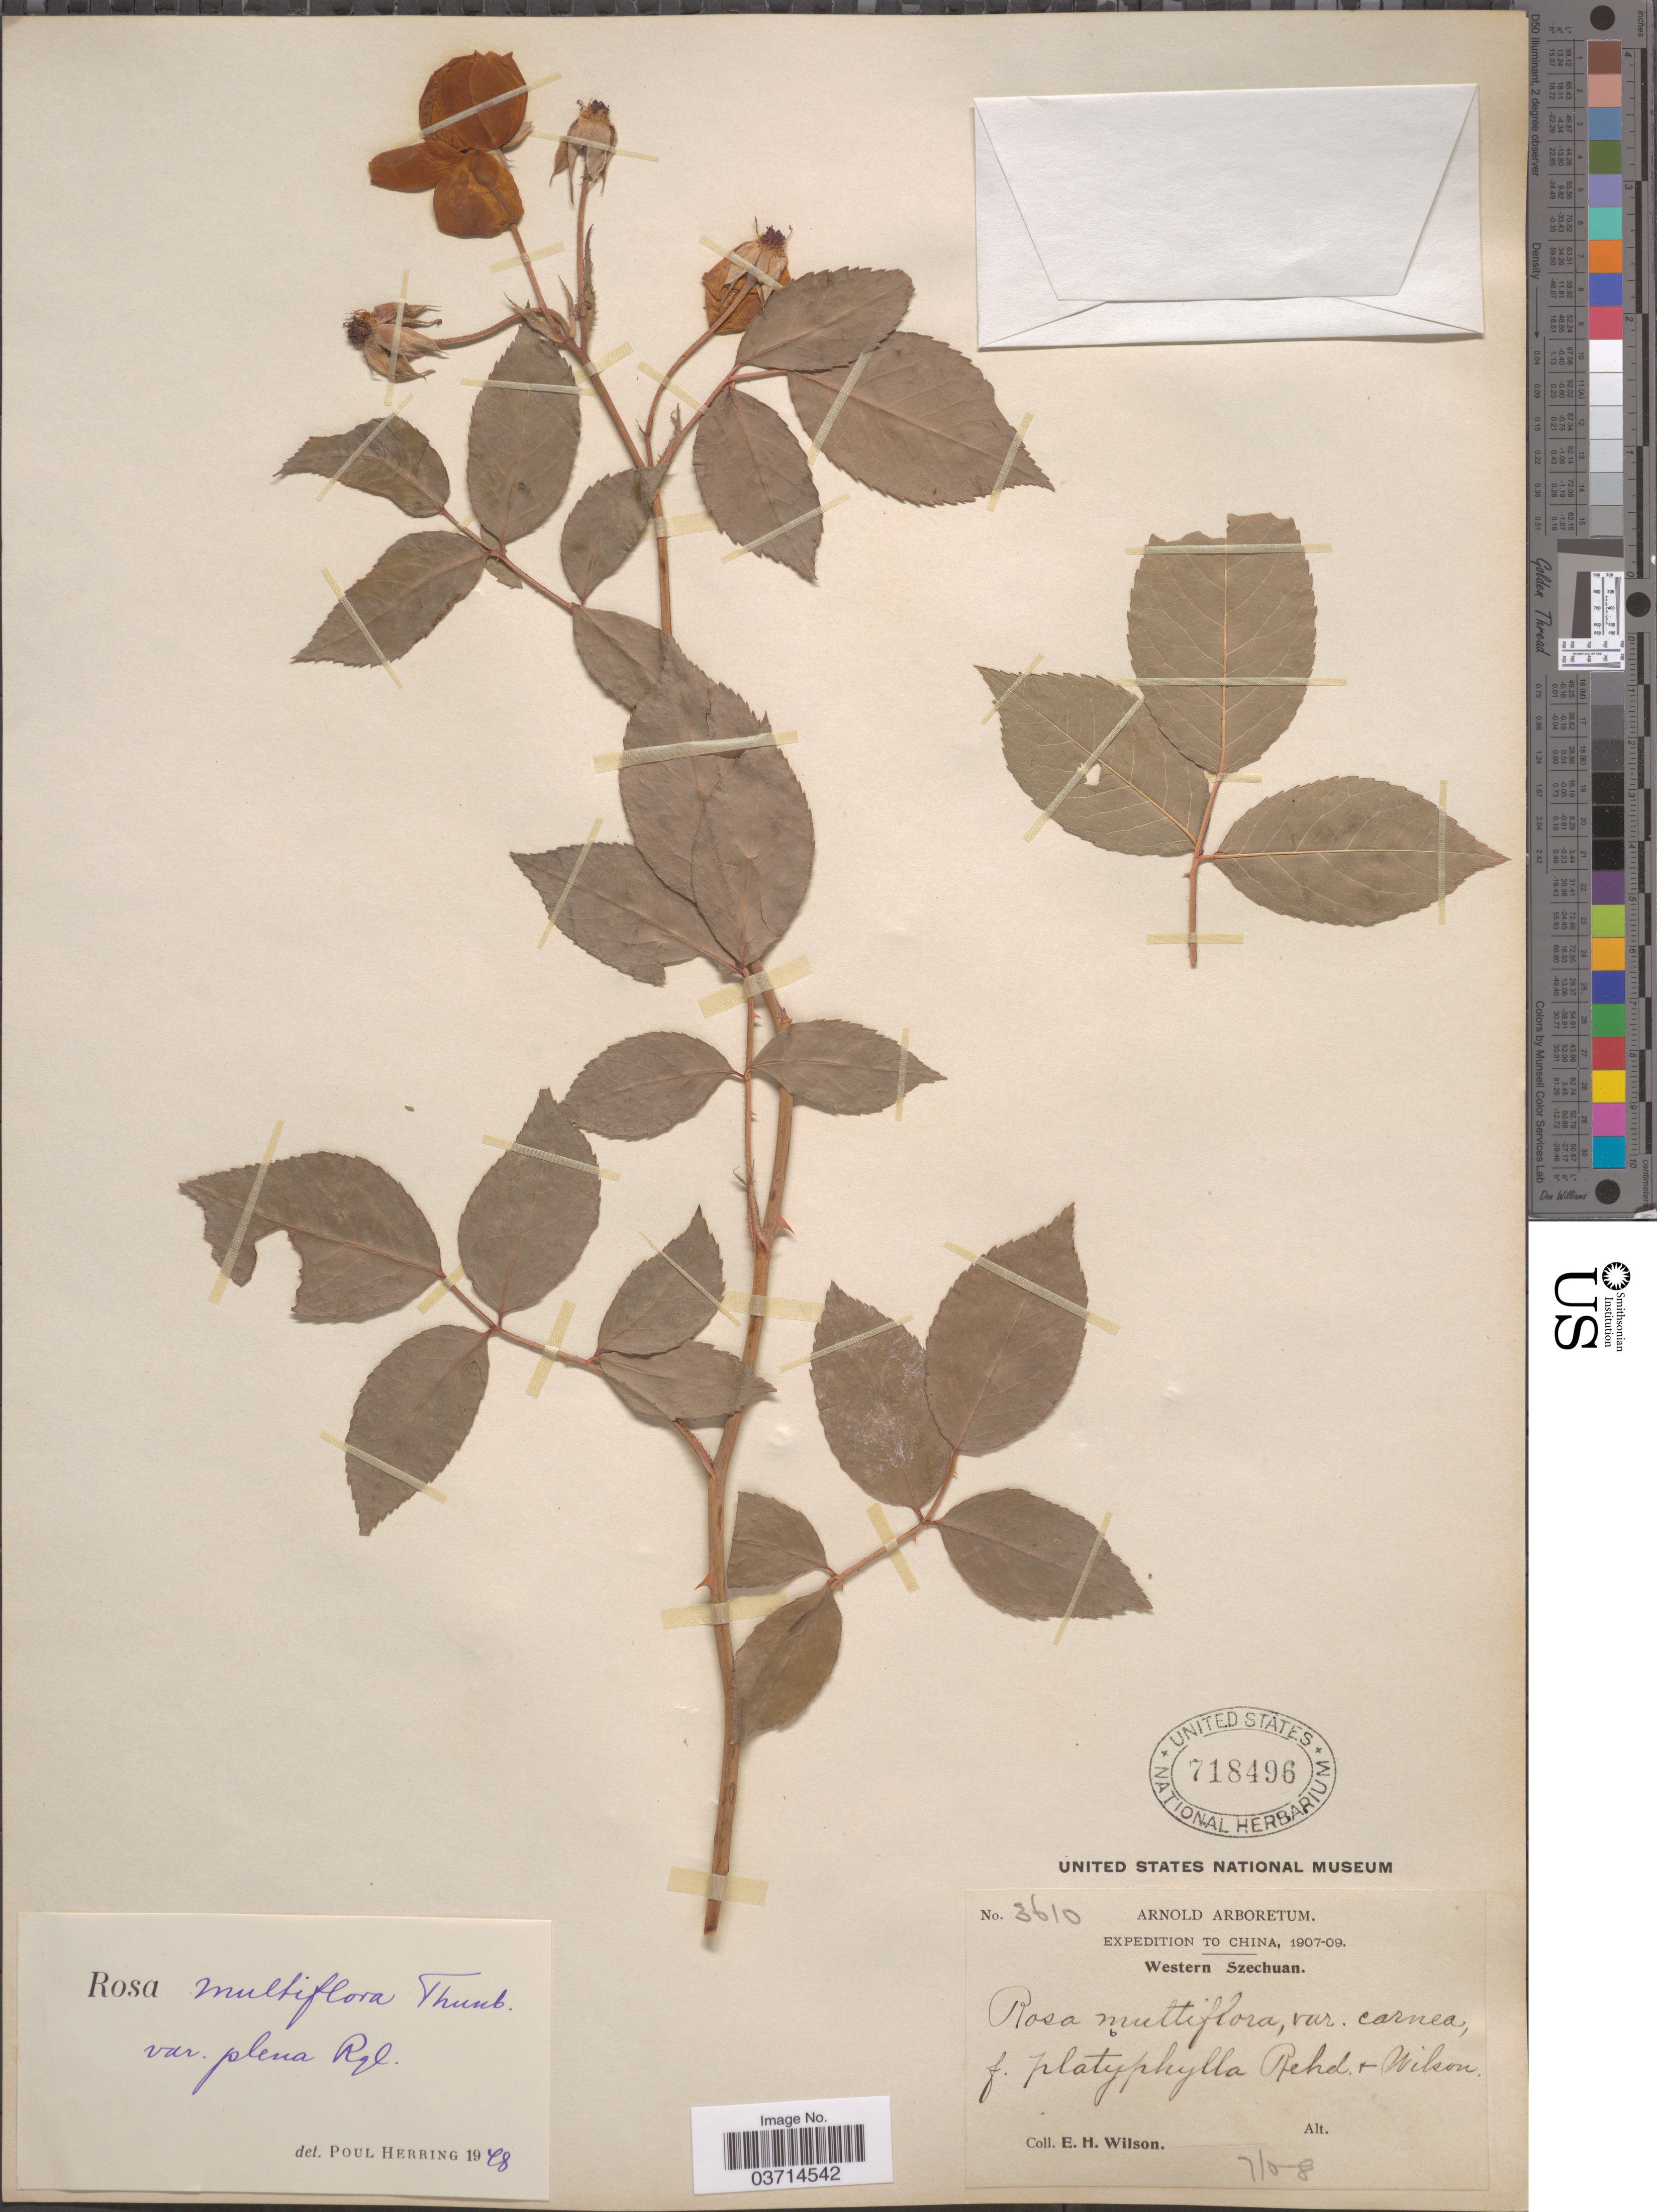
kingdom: Plantae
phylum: Tracheophyta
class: Magnoliopsida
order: Rosales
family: Rosaceae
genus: Rosa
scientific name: Rosa multiflora var. plena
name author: Regel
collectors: E. Wilson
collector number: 3610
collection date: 1908-07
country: China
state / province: Sichuan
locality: Western Szechuan.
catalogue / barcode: US 718496